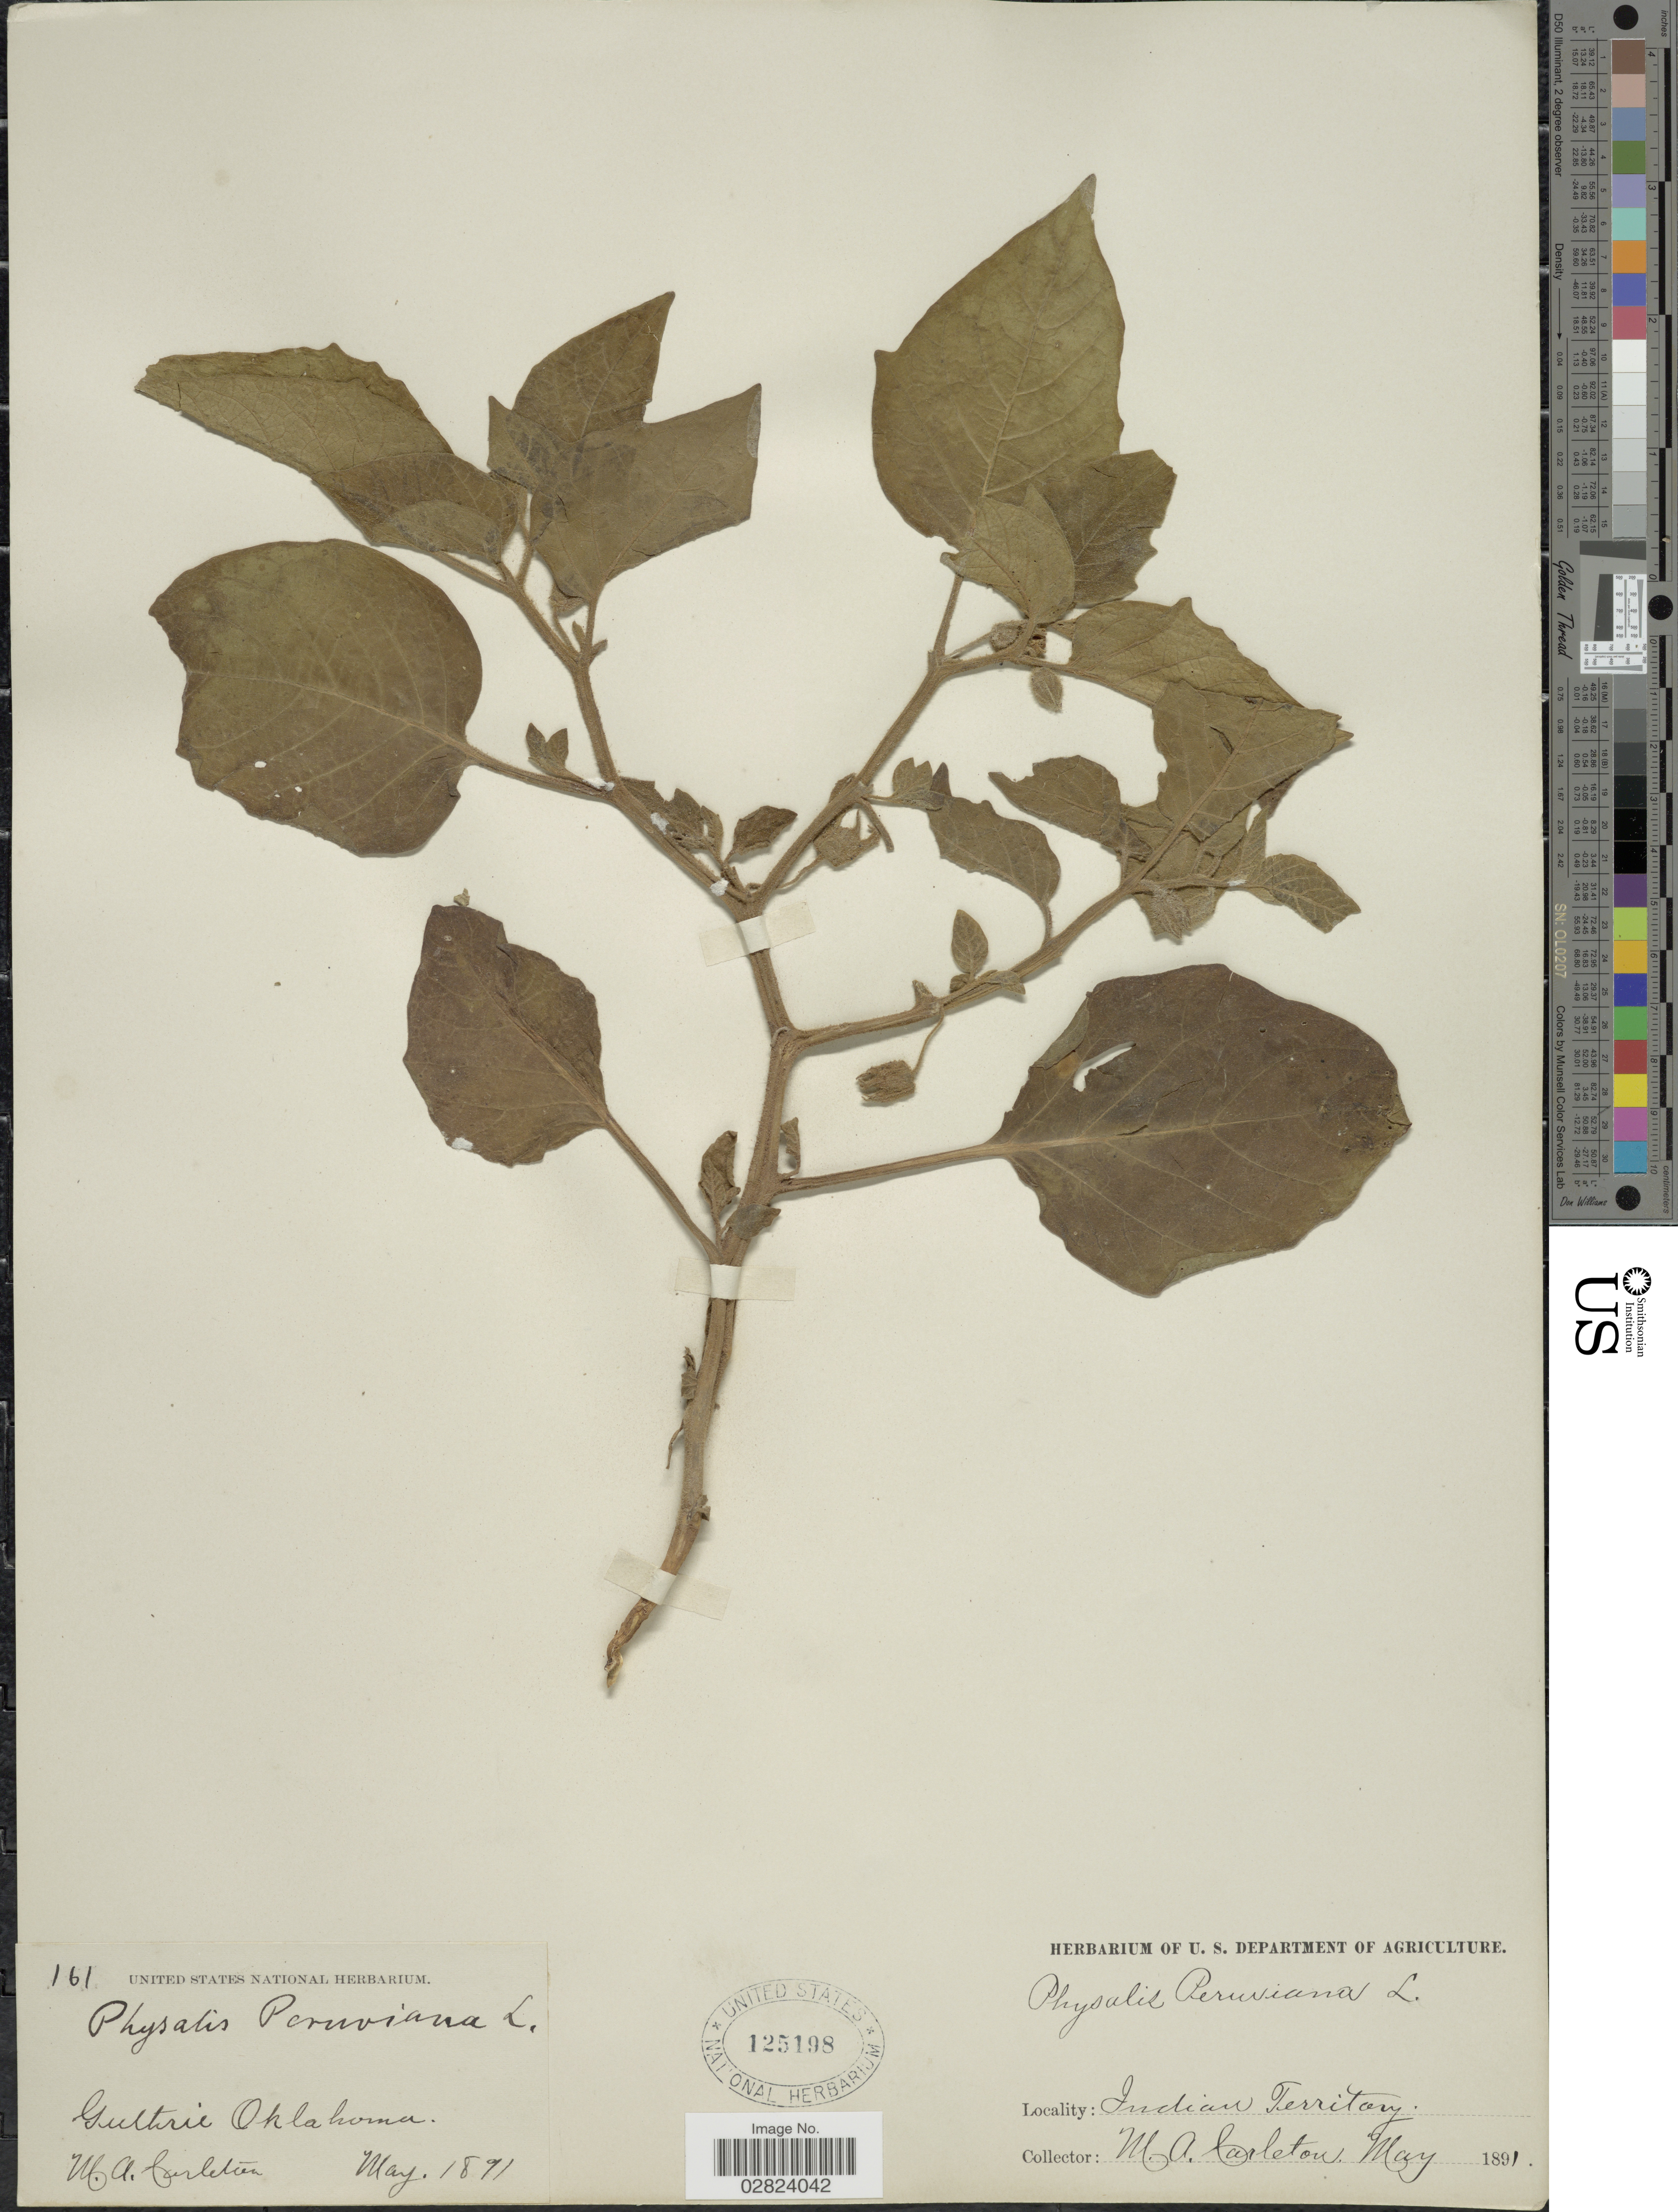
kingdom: Plantae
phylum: Tracheophyta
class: Magnoliopsida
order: Solanales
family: Solanaceae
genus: Physalis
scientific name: Physalis peruviana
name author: L.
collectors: M. A. Carleton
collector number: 161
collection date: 1891-05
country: United States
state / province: Oklahoma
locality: Gulthrie Oklahoma. Indian Territory.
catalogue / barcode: US 125198